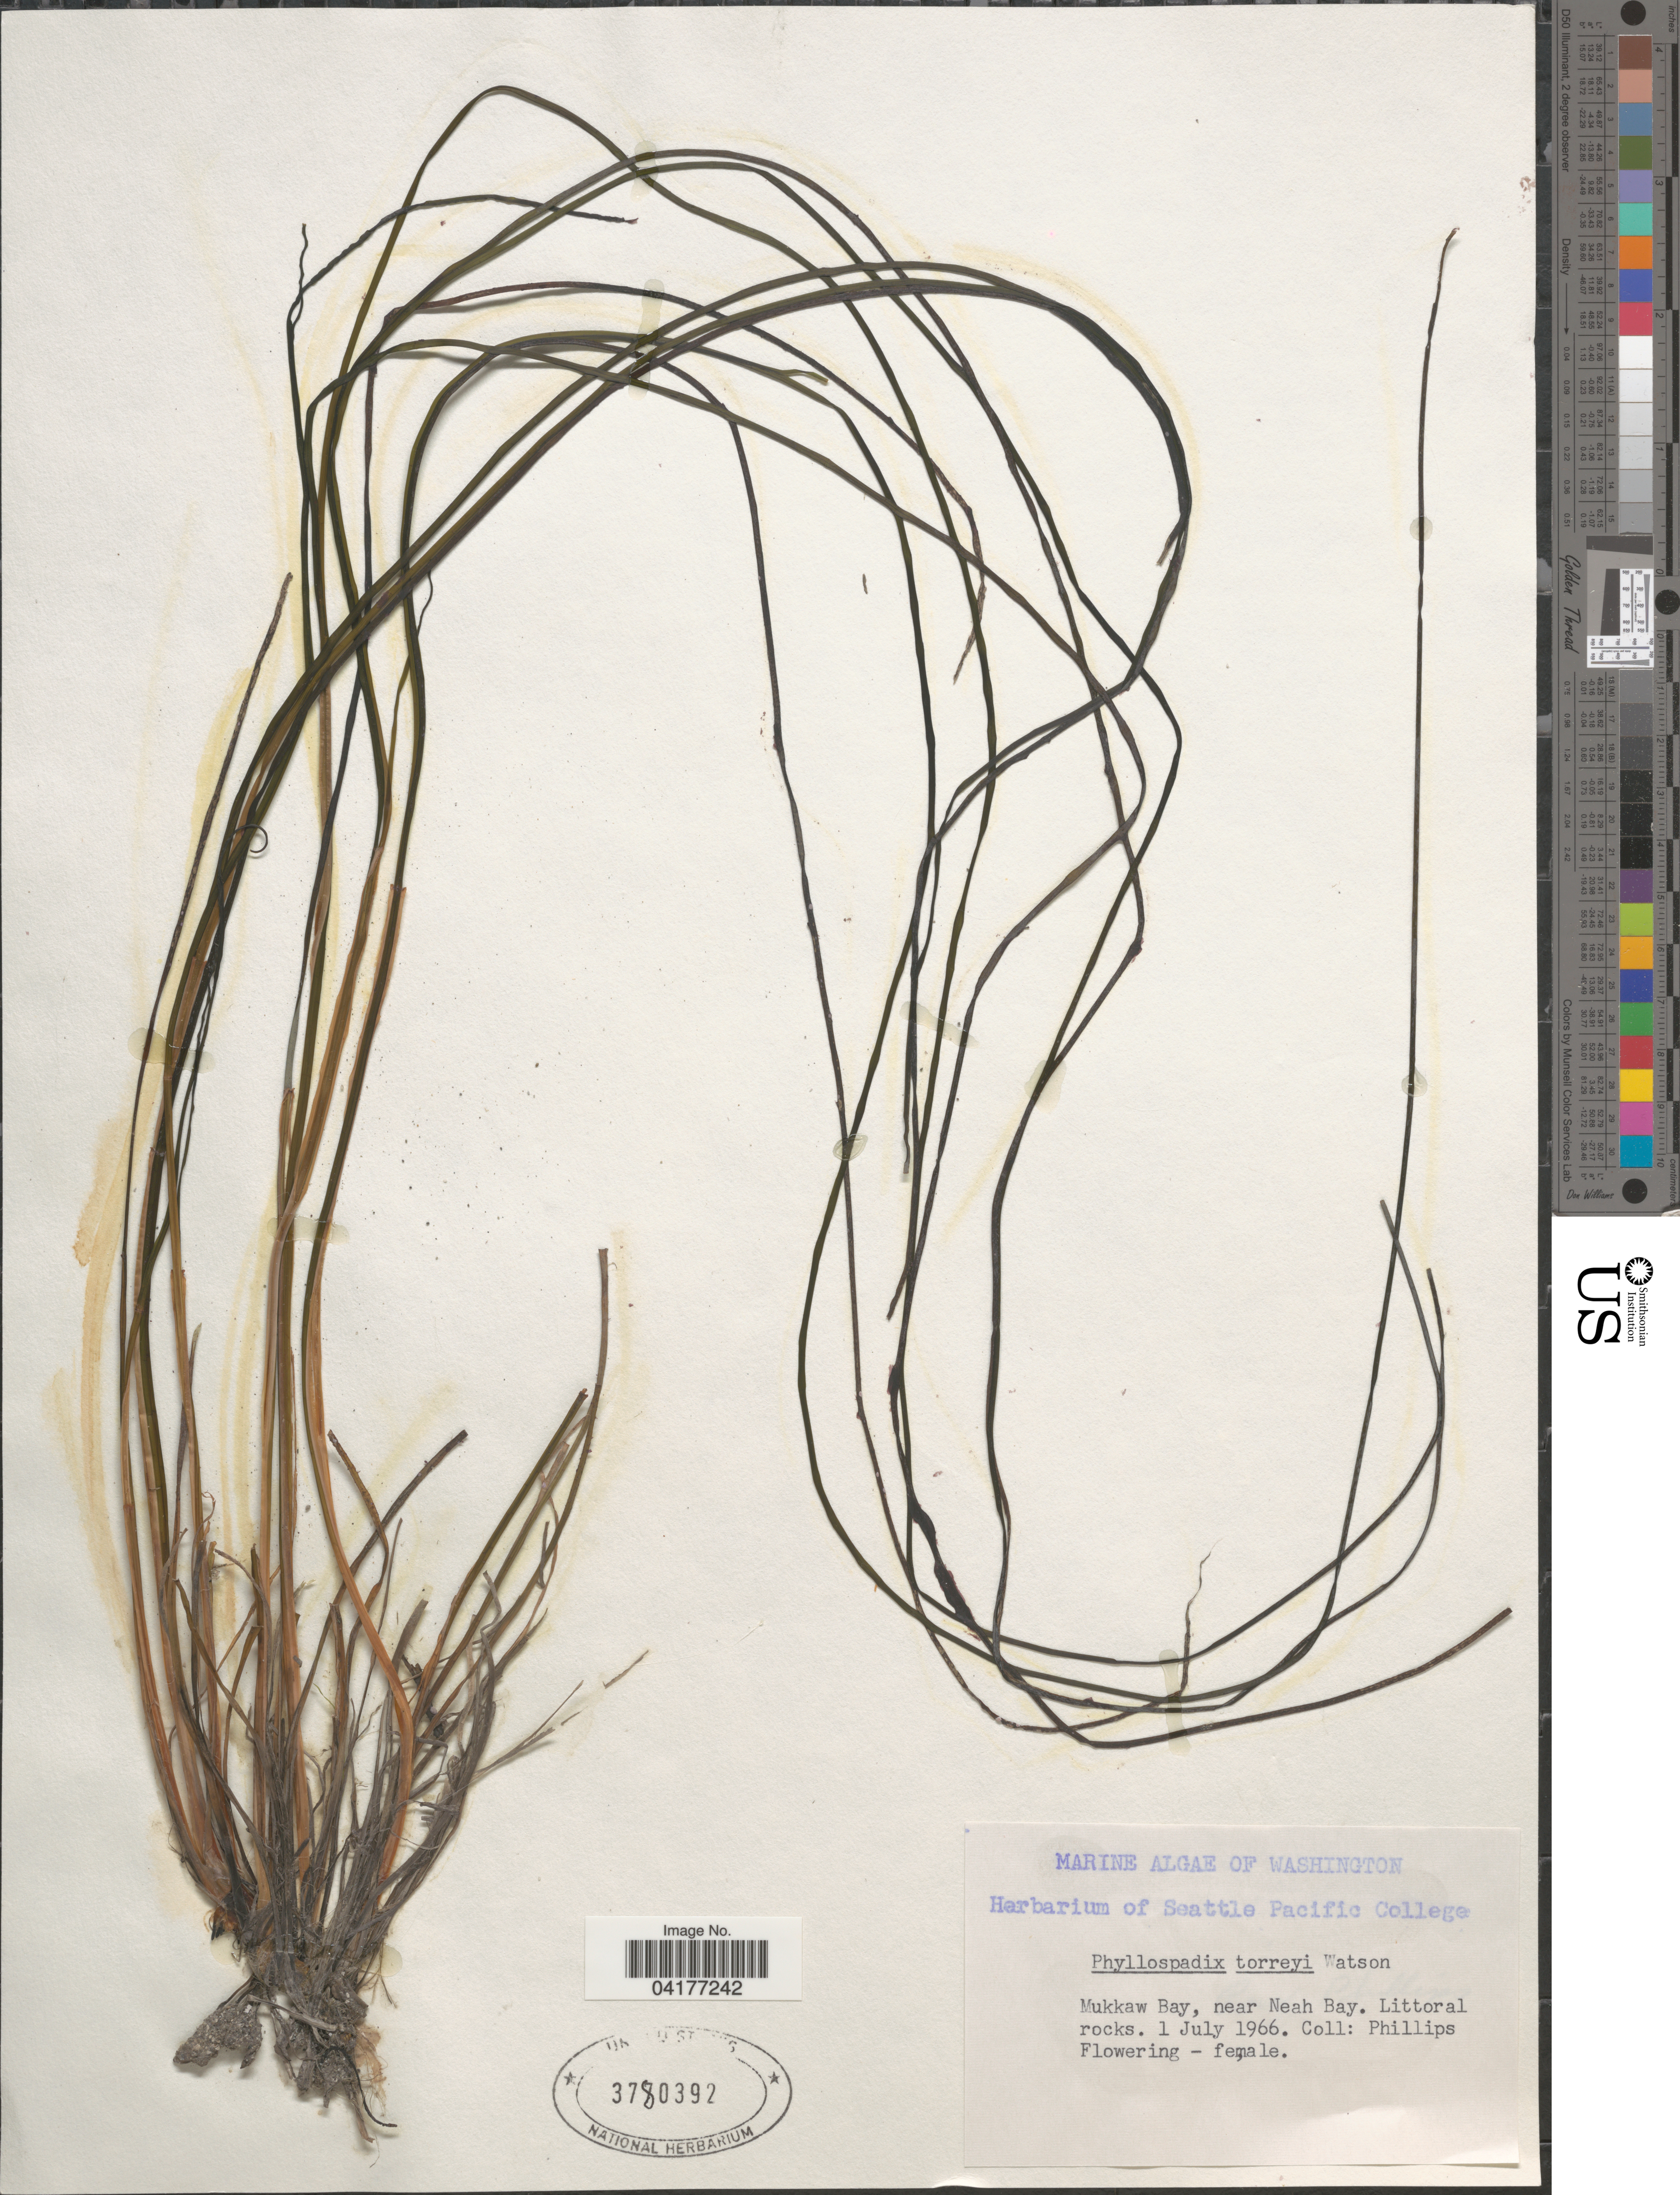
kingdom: Plantae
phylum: Tracheophyta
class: Liliopsida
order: Alismatales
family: Zosteraceae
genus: Phyllospadix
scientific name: Phyllospadix torreyi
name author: S. Watson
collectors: -- Phillips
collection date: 1966-07-01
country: United States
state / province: Washington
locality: Mukkaw Bay, near Neah Bay. Littoral rocks.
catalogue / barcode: US 3780392